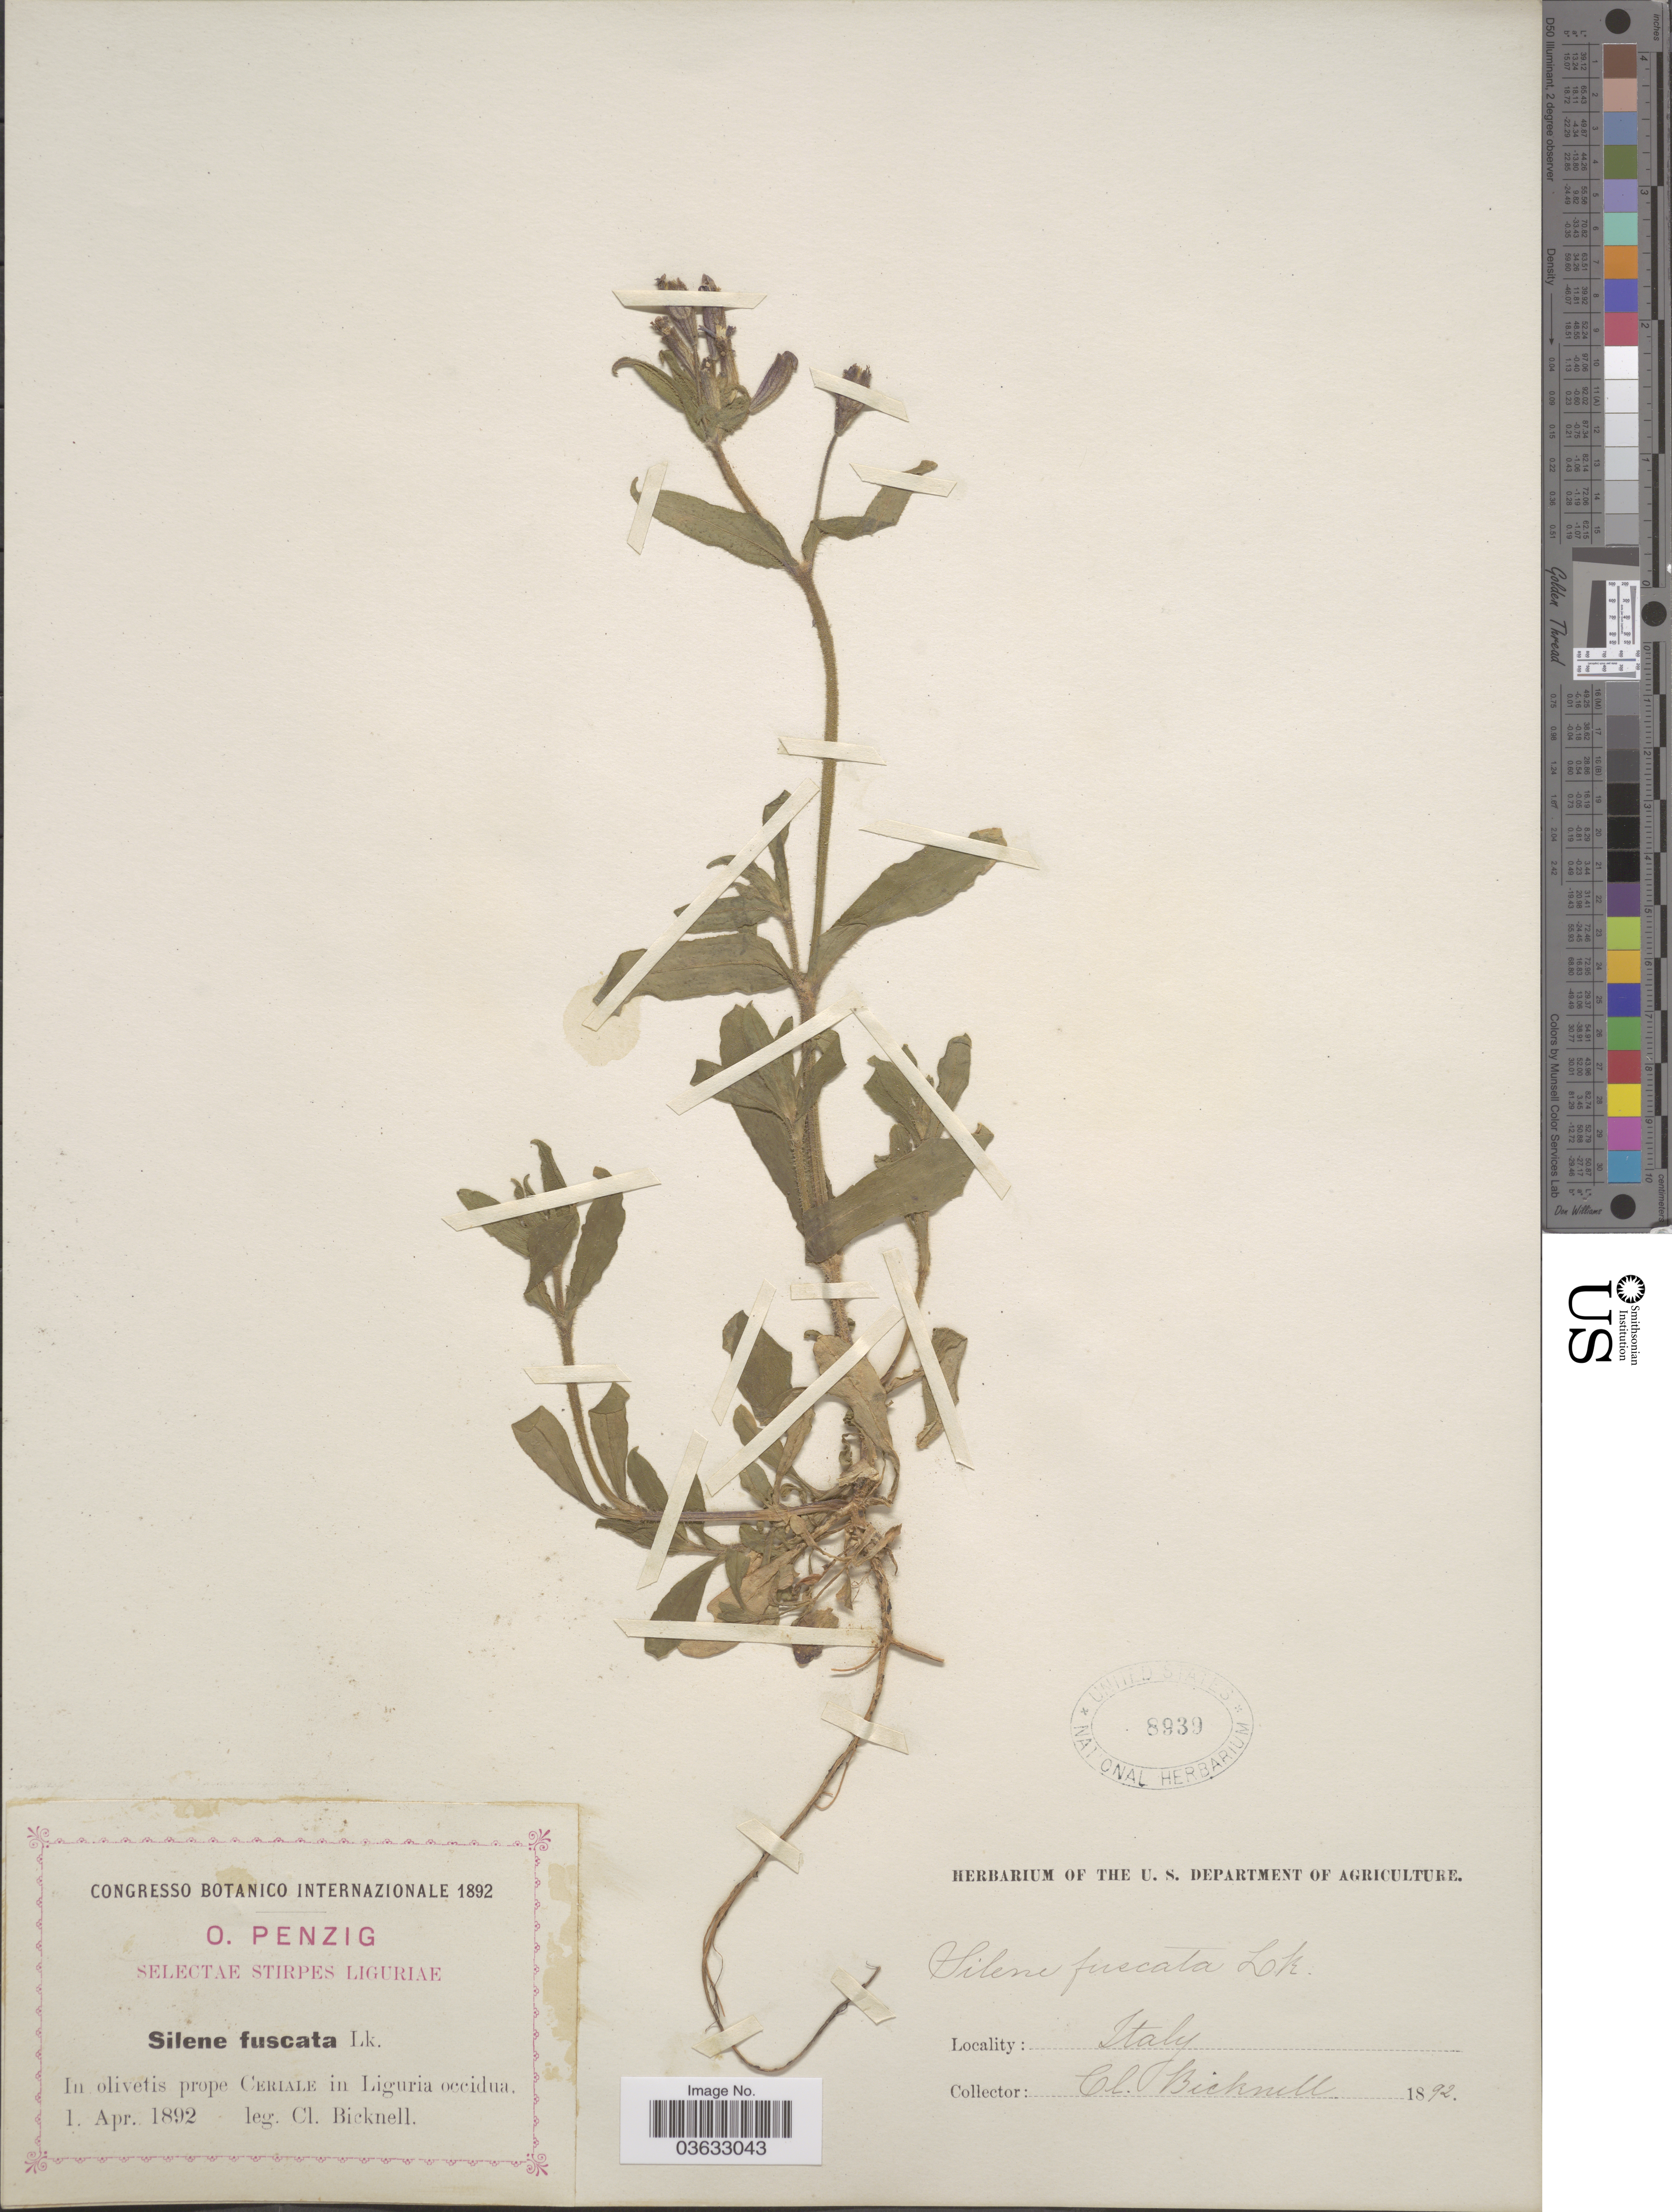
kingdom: Plantae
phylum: Tracheophyta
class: Magnoliopsida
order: Caryophyllales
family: Caryophyllaceae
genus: Silene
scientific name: Silene fuscata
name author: Link ex Brot.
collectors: C. Bicknell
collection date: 1892-04-01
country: Italy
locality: In olivetis prope Ceriale in Liguria occidua.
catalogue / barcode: US 8939